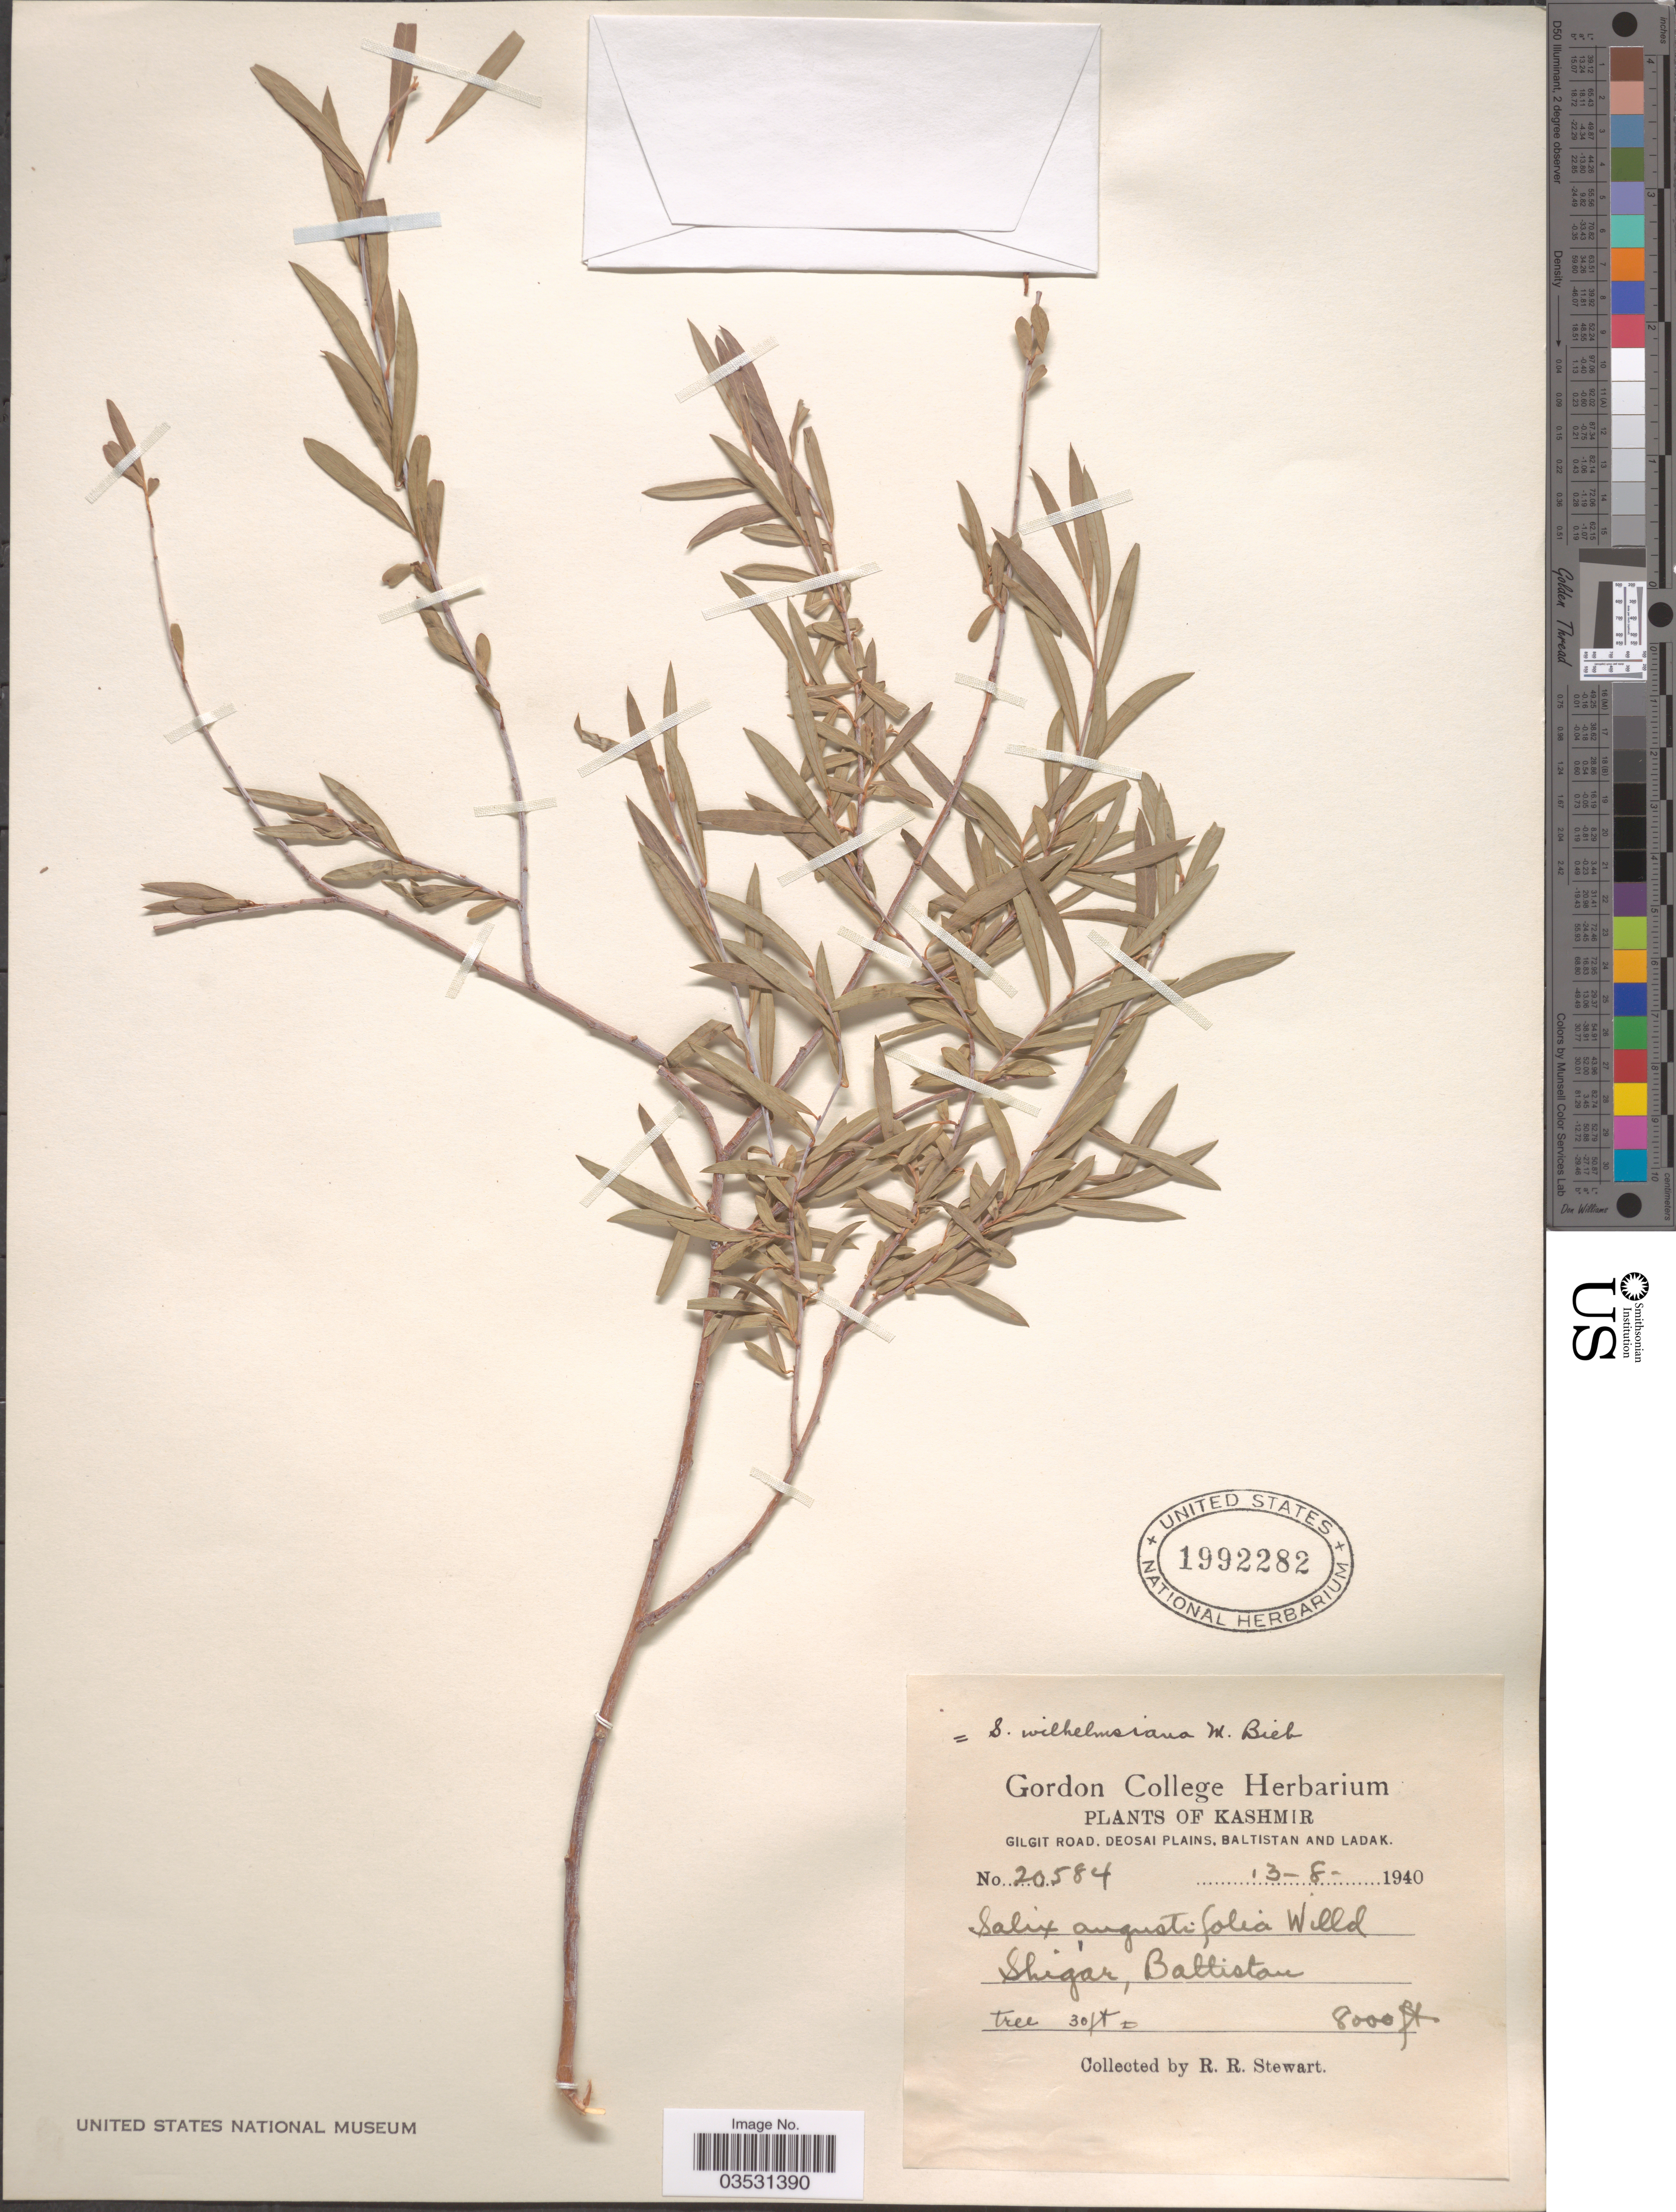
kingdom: Plantae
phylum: Tracheophyta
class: Magnoliopsida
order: Malpighiales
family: Salicaceae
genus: Salix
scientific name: Salix wilhelmsiana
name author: M. Bieb.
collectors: R. Stewart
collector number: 20584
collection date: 1940-08-13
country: Pakistan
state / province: Gilgit-Baltistan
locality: Kashmir. Gilgit Road, Deosai Plains, Baltistan and Ladak. Shigar, Baltistan.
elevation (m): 2438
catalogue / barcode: US 1992282